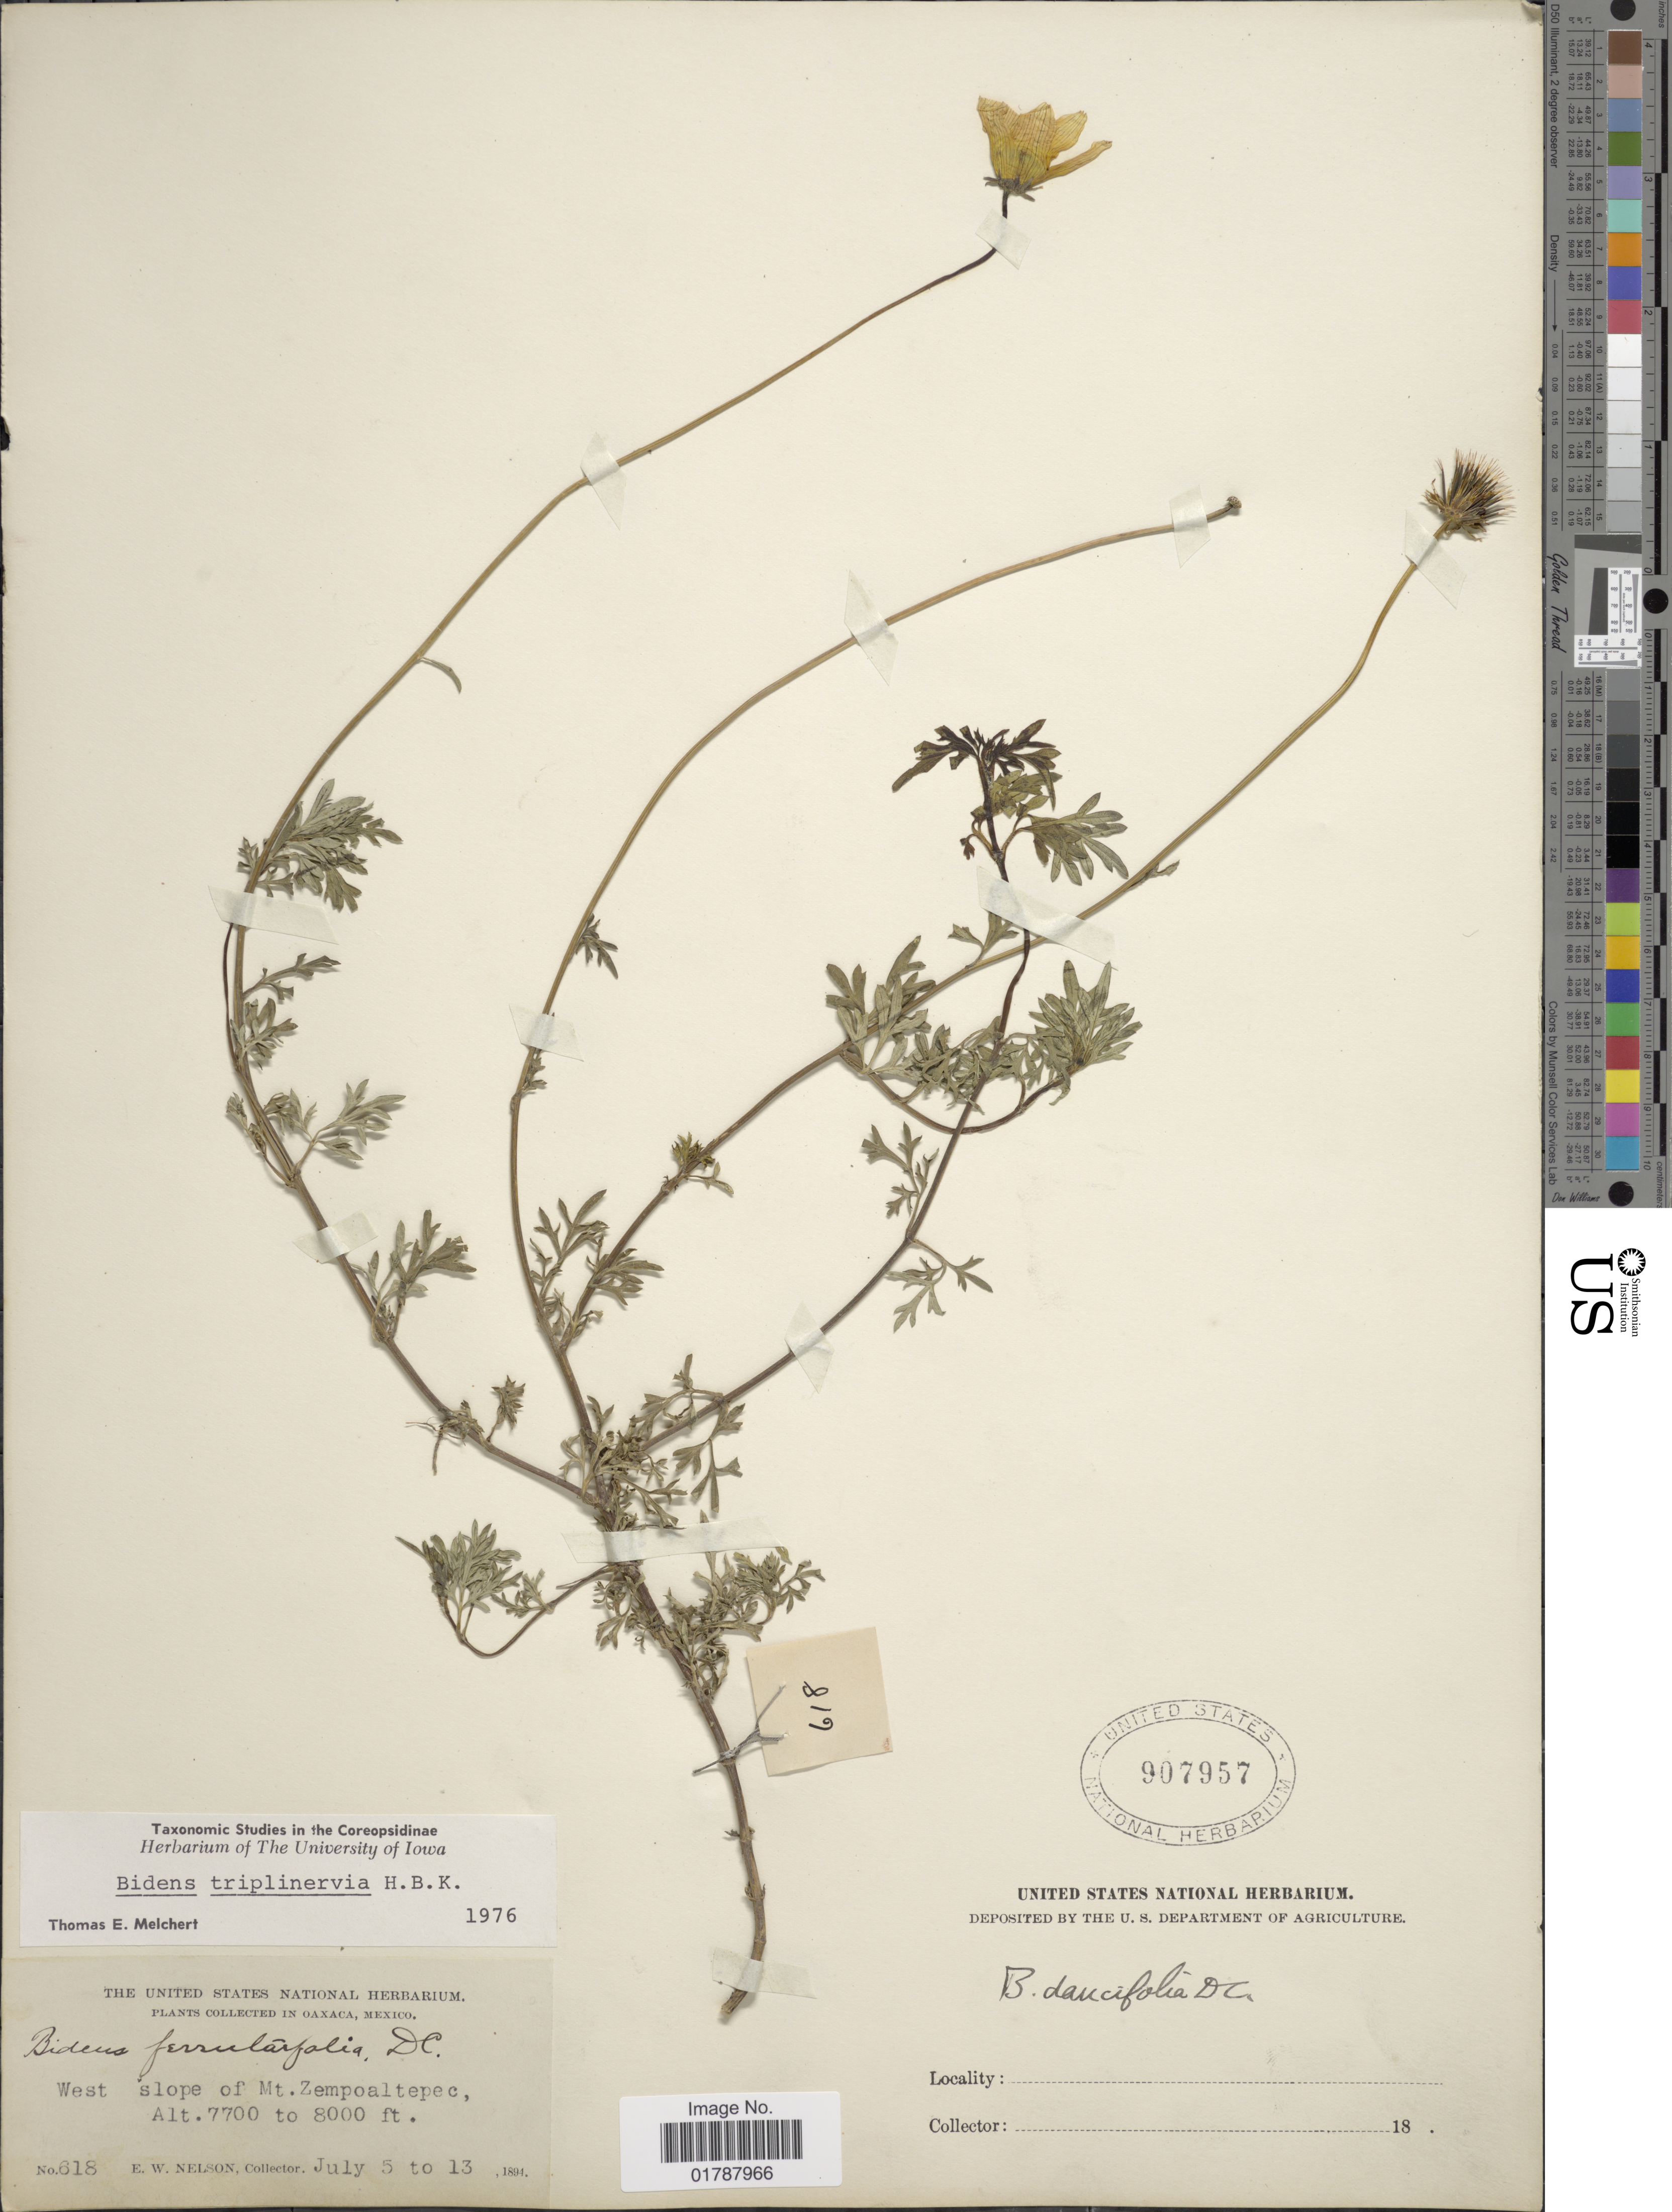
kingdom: Plantae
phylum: Tracheophyta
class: Magnoliopsida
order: Asterales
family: Asteraceae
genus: Bidens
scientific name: Bidens triplinervia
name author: Kunth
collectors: E. W. Nelson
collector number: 618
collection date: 1894-07-05/1894-07-13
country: Mexico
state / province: Oaxaca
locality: In Oaxaca, Mexico, West slope of Mt. Zempoaltepec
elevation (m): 2347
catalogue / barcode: US 907957